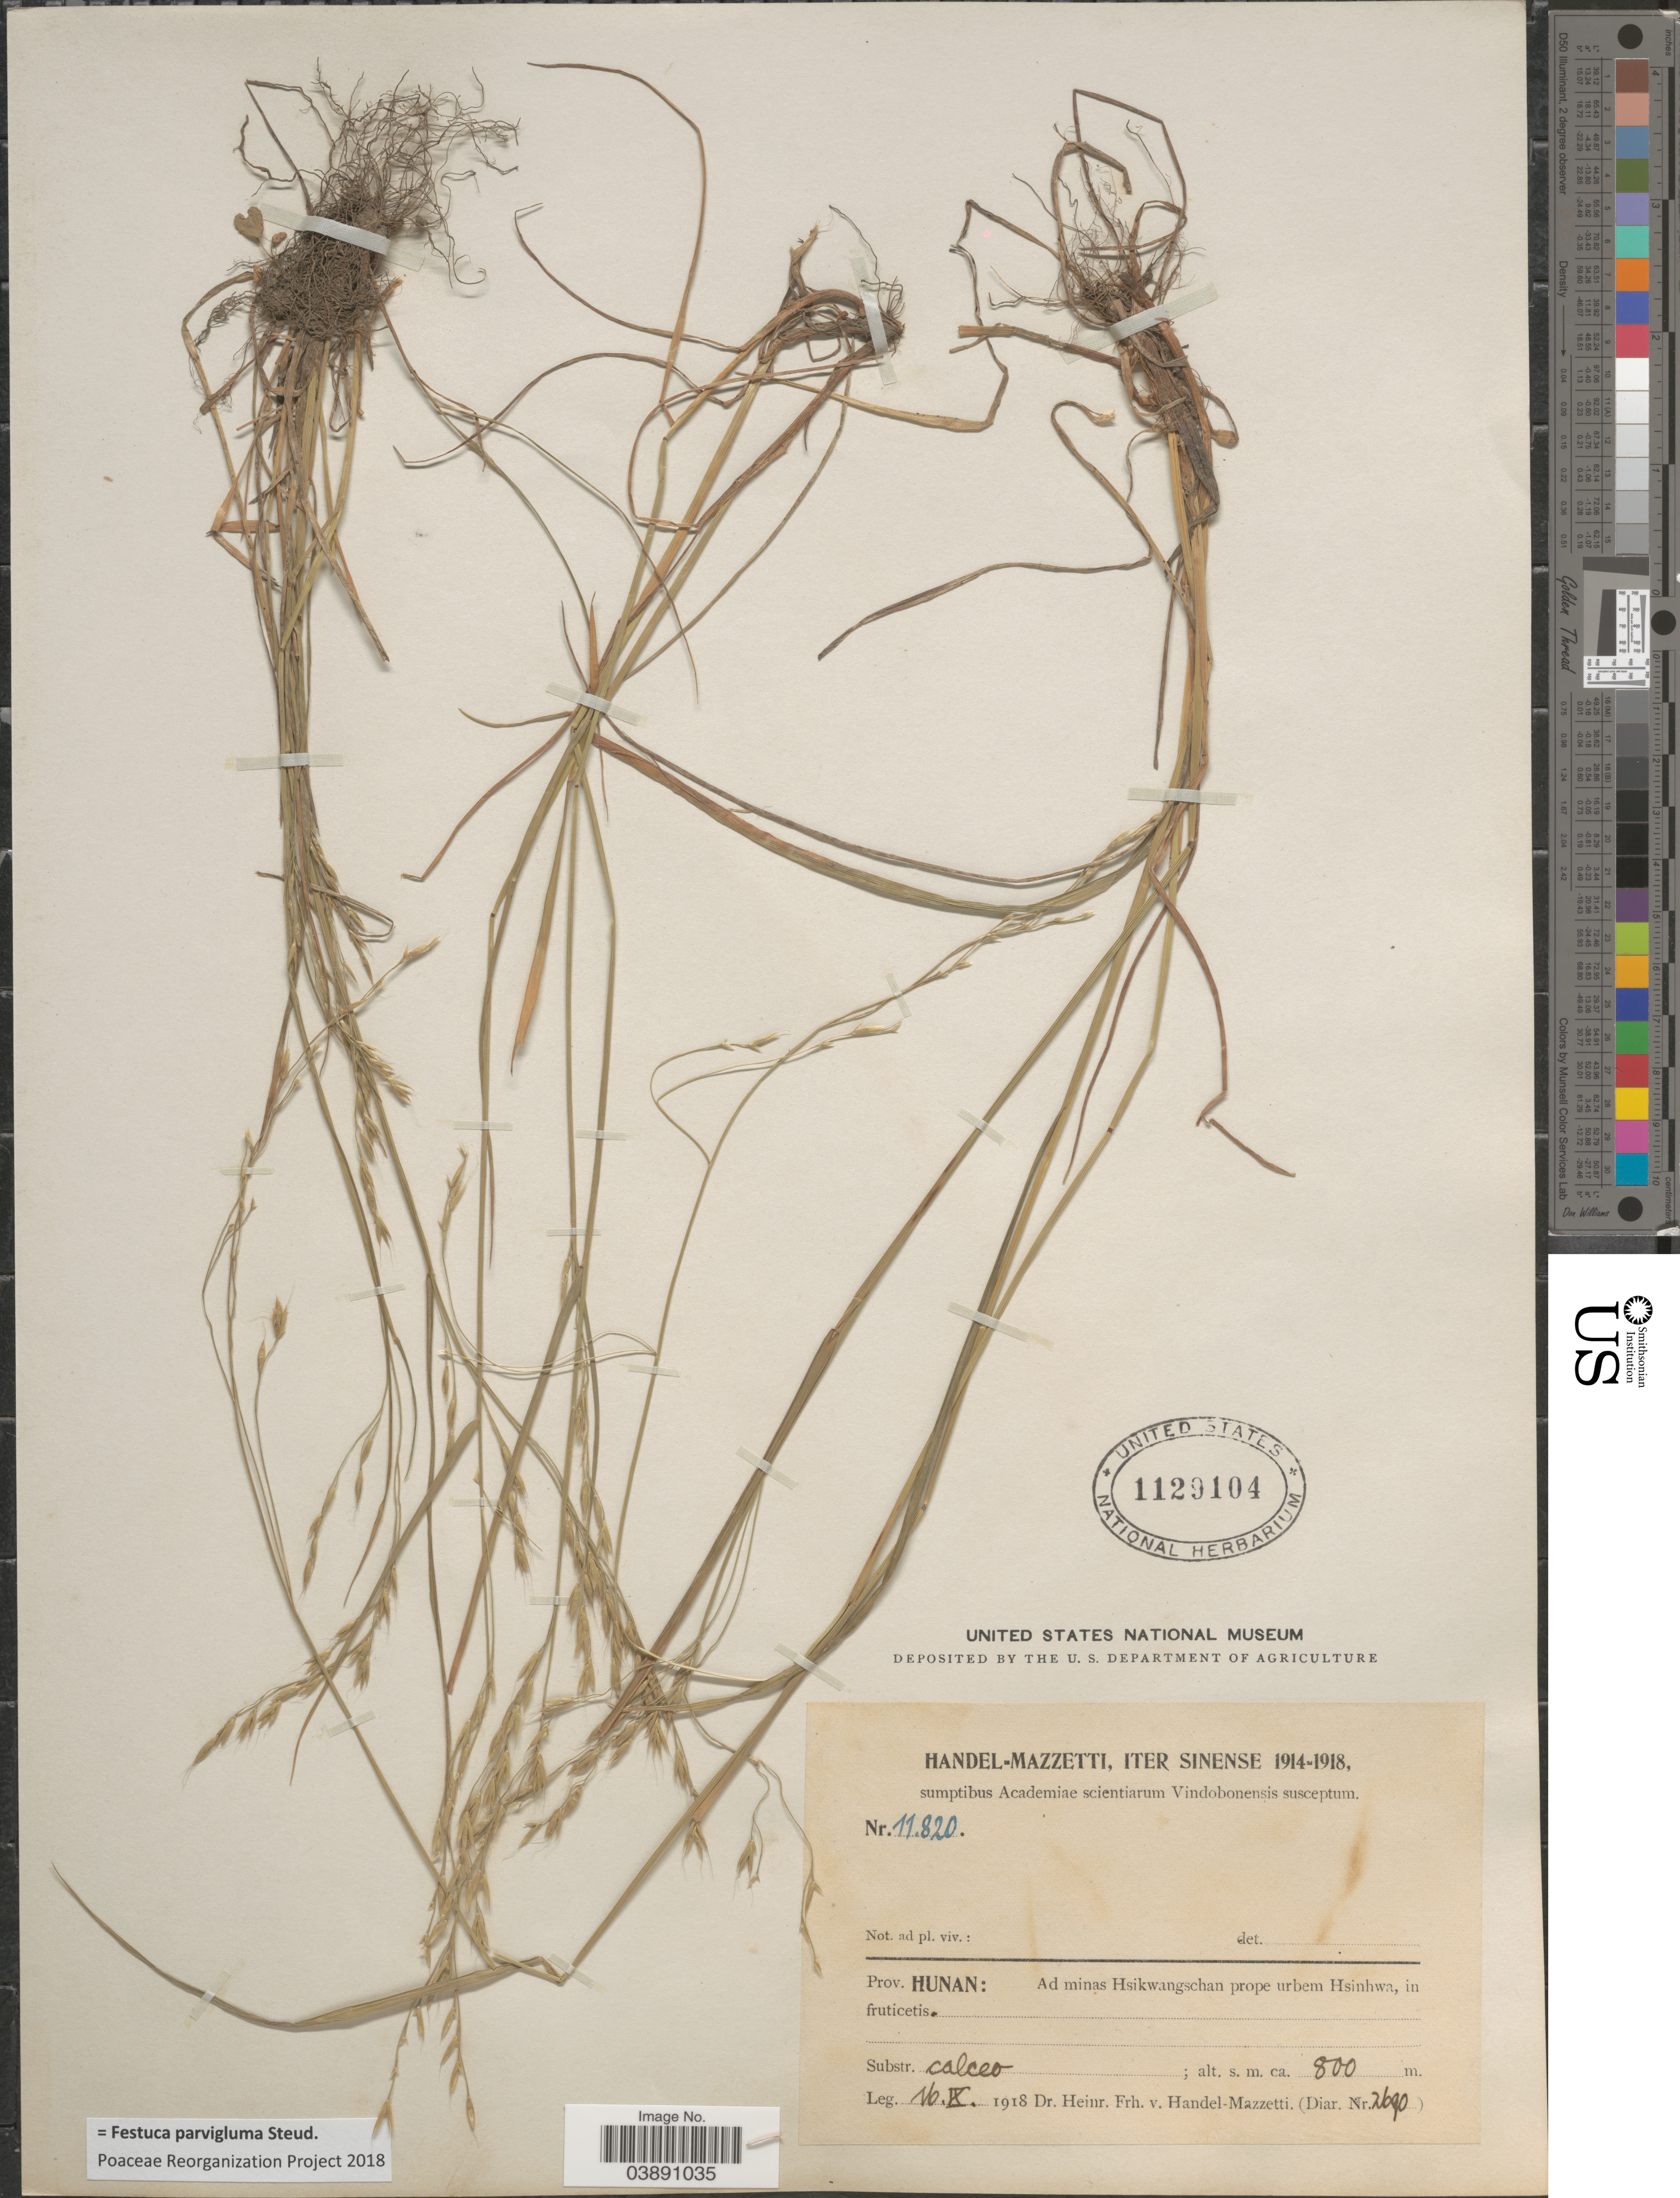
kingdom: Plantae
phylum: Tracheophyta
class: Liliopsida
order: Poales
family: Poaceae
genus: Festuca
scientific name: Festuca parvigluma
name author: Steud.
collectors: H. Handel-Mazzetti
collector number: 11820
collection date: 1918-10-16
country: China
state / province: Hunan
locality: Iter Sinense. Ad minas Hsikwangschan prope urbem Hsinhwa, in fruticetis.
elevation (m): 800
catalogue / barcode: US 1129104